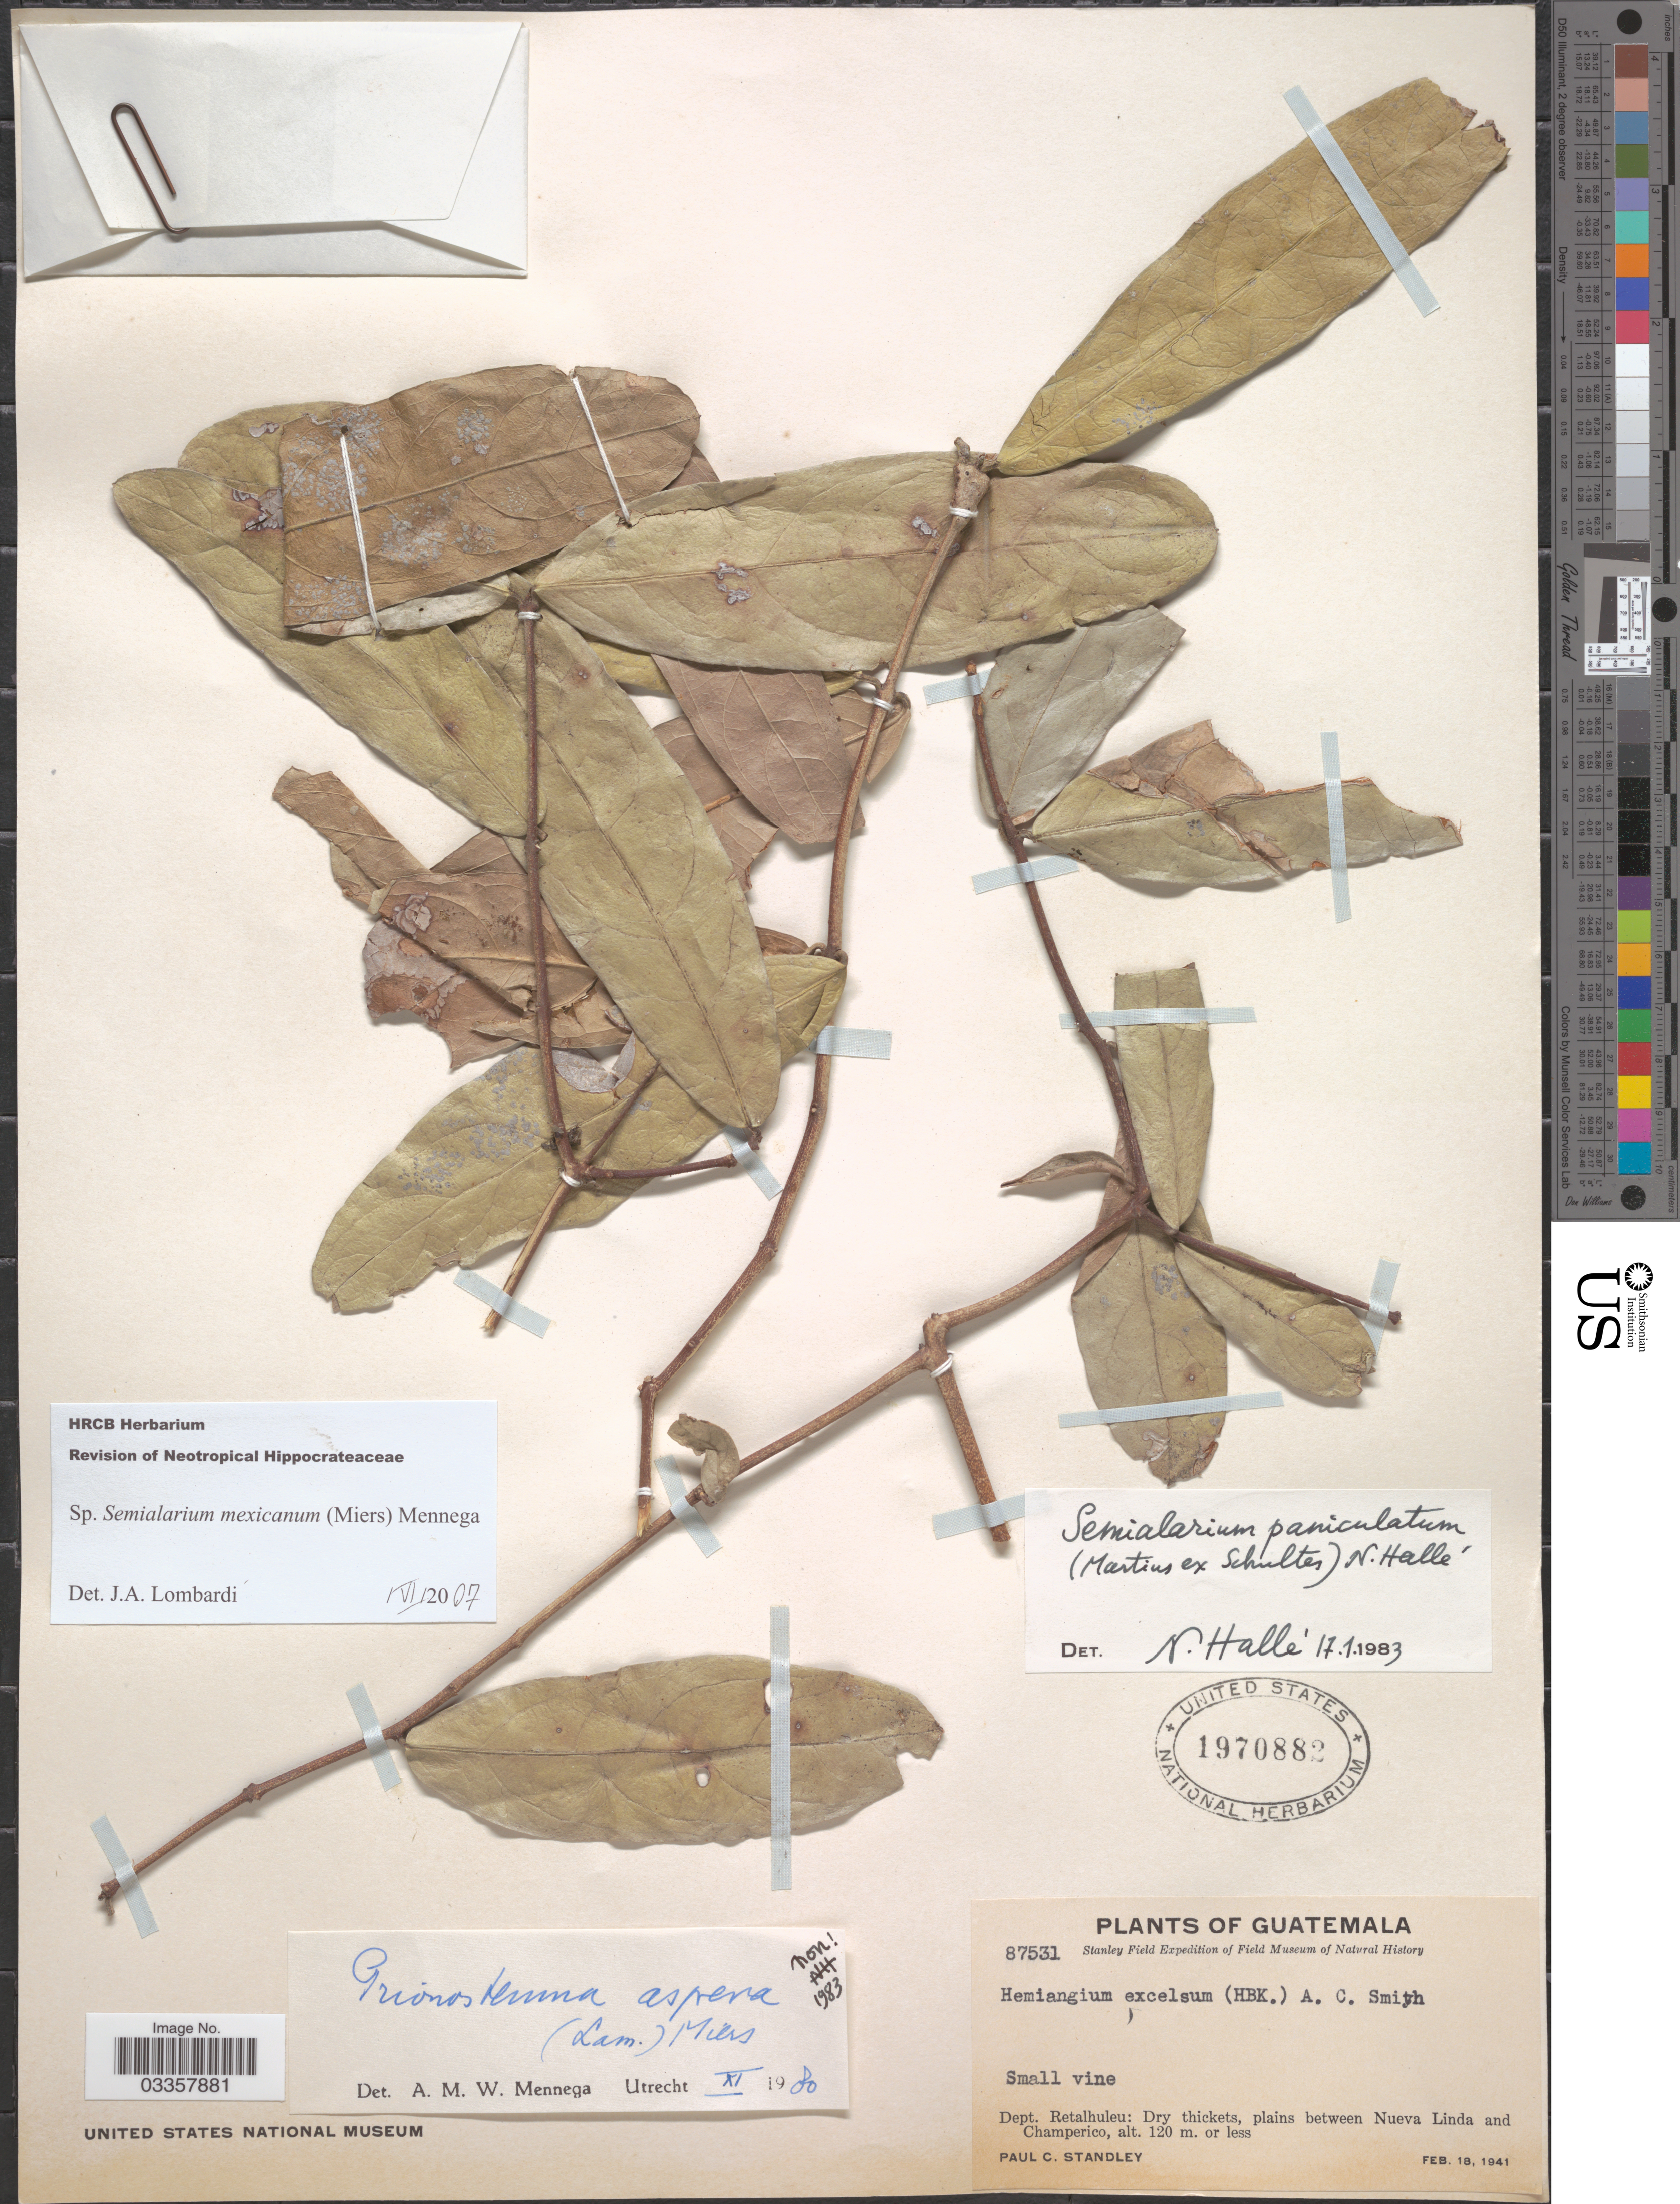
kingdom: Plantae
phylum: Tracheophyta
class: Magnoliopsida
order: Celastrales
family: Celastraceae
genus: Semialarium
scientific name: Semialarium mexicanum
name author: (Miers) Mennega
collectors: P. C. Standley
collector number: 87531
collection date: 1941-02-18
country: Guatemala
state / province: Retalhuleu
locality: Dept. Retalhuleu: Dry thickets, plains between Nueva Linda and Champerico.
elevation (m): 120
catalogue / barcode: US 1970882